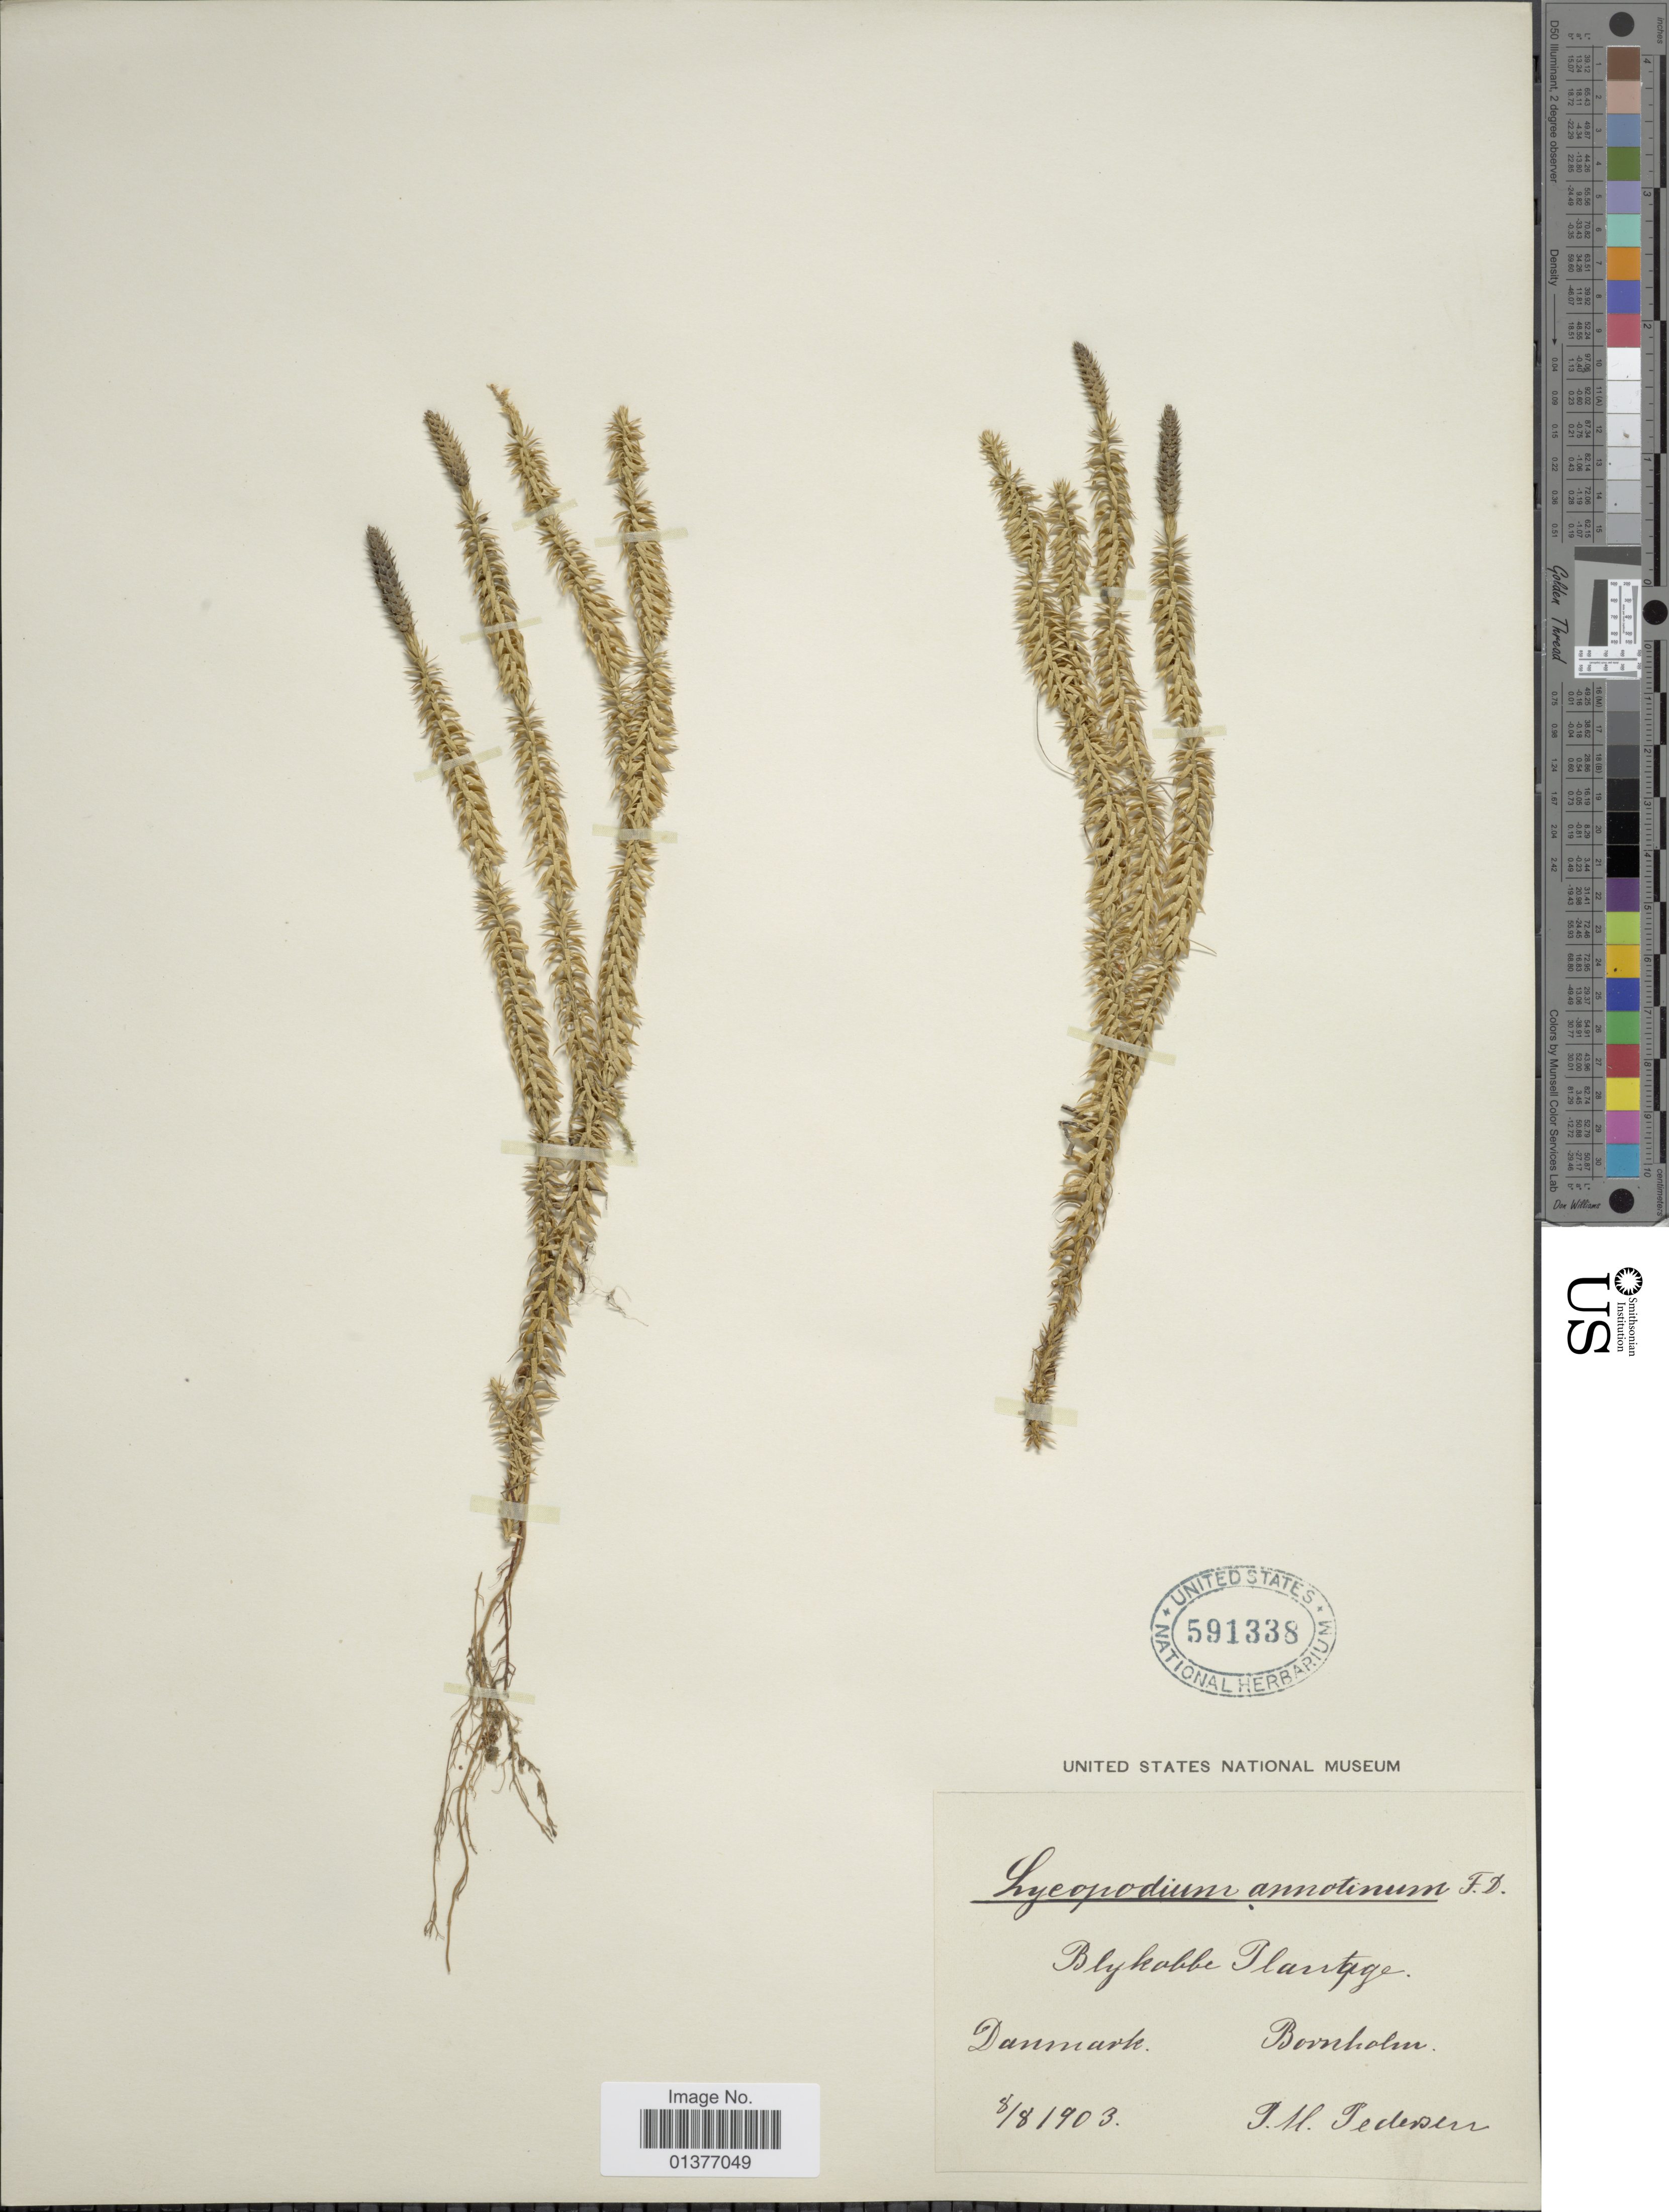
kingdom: Plantae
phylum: Tracheophyta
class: Lycopodiopsida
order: Lycopodiales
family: Lycopodiaceae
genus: Spinulum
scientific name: Spinulum annotinum subsp. annotinum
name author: (L.) A. Haines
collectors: P. Pedersen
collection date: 1903-08-08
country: Denmark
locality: Bornholm.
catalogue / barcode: US 591338